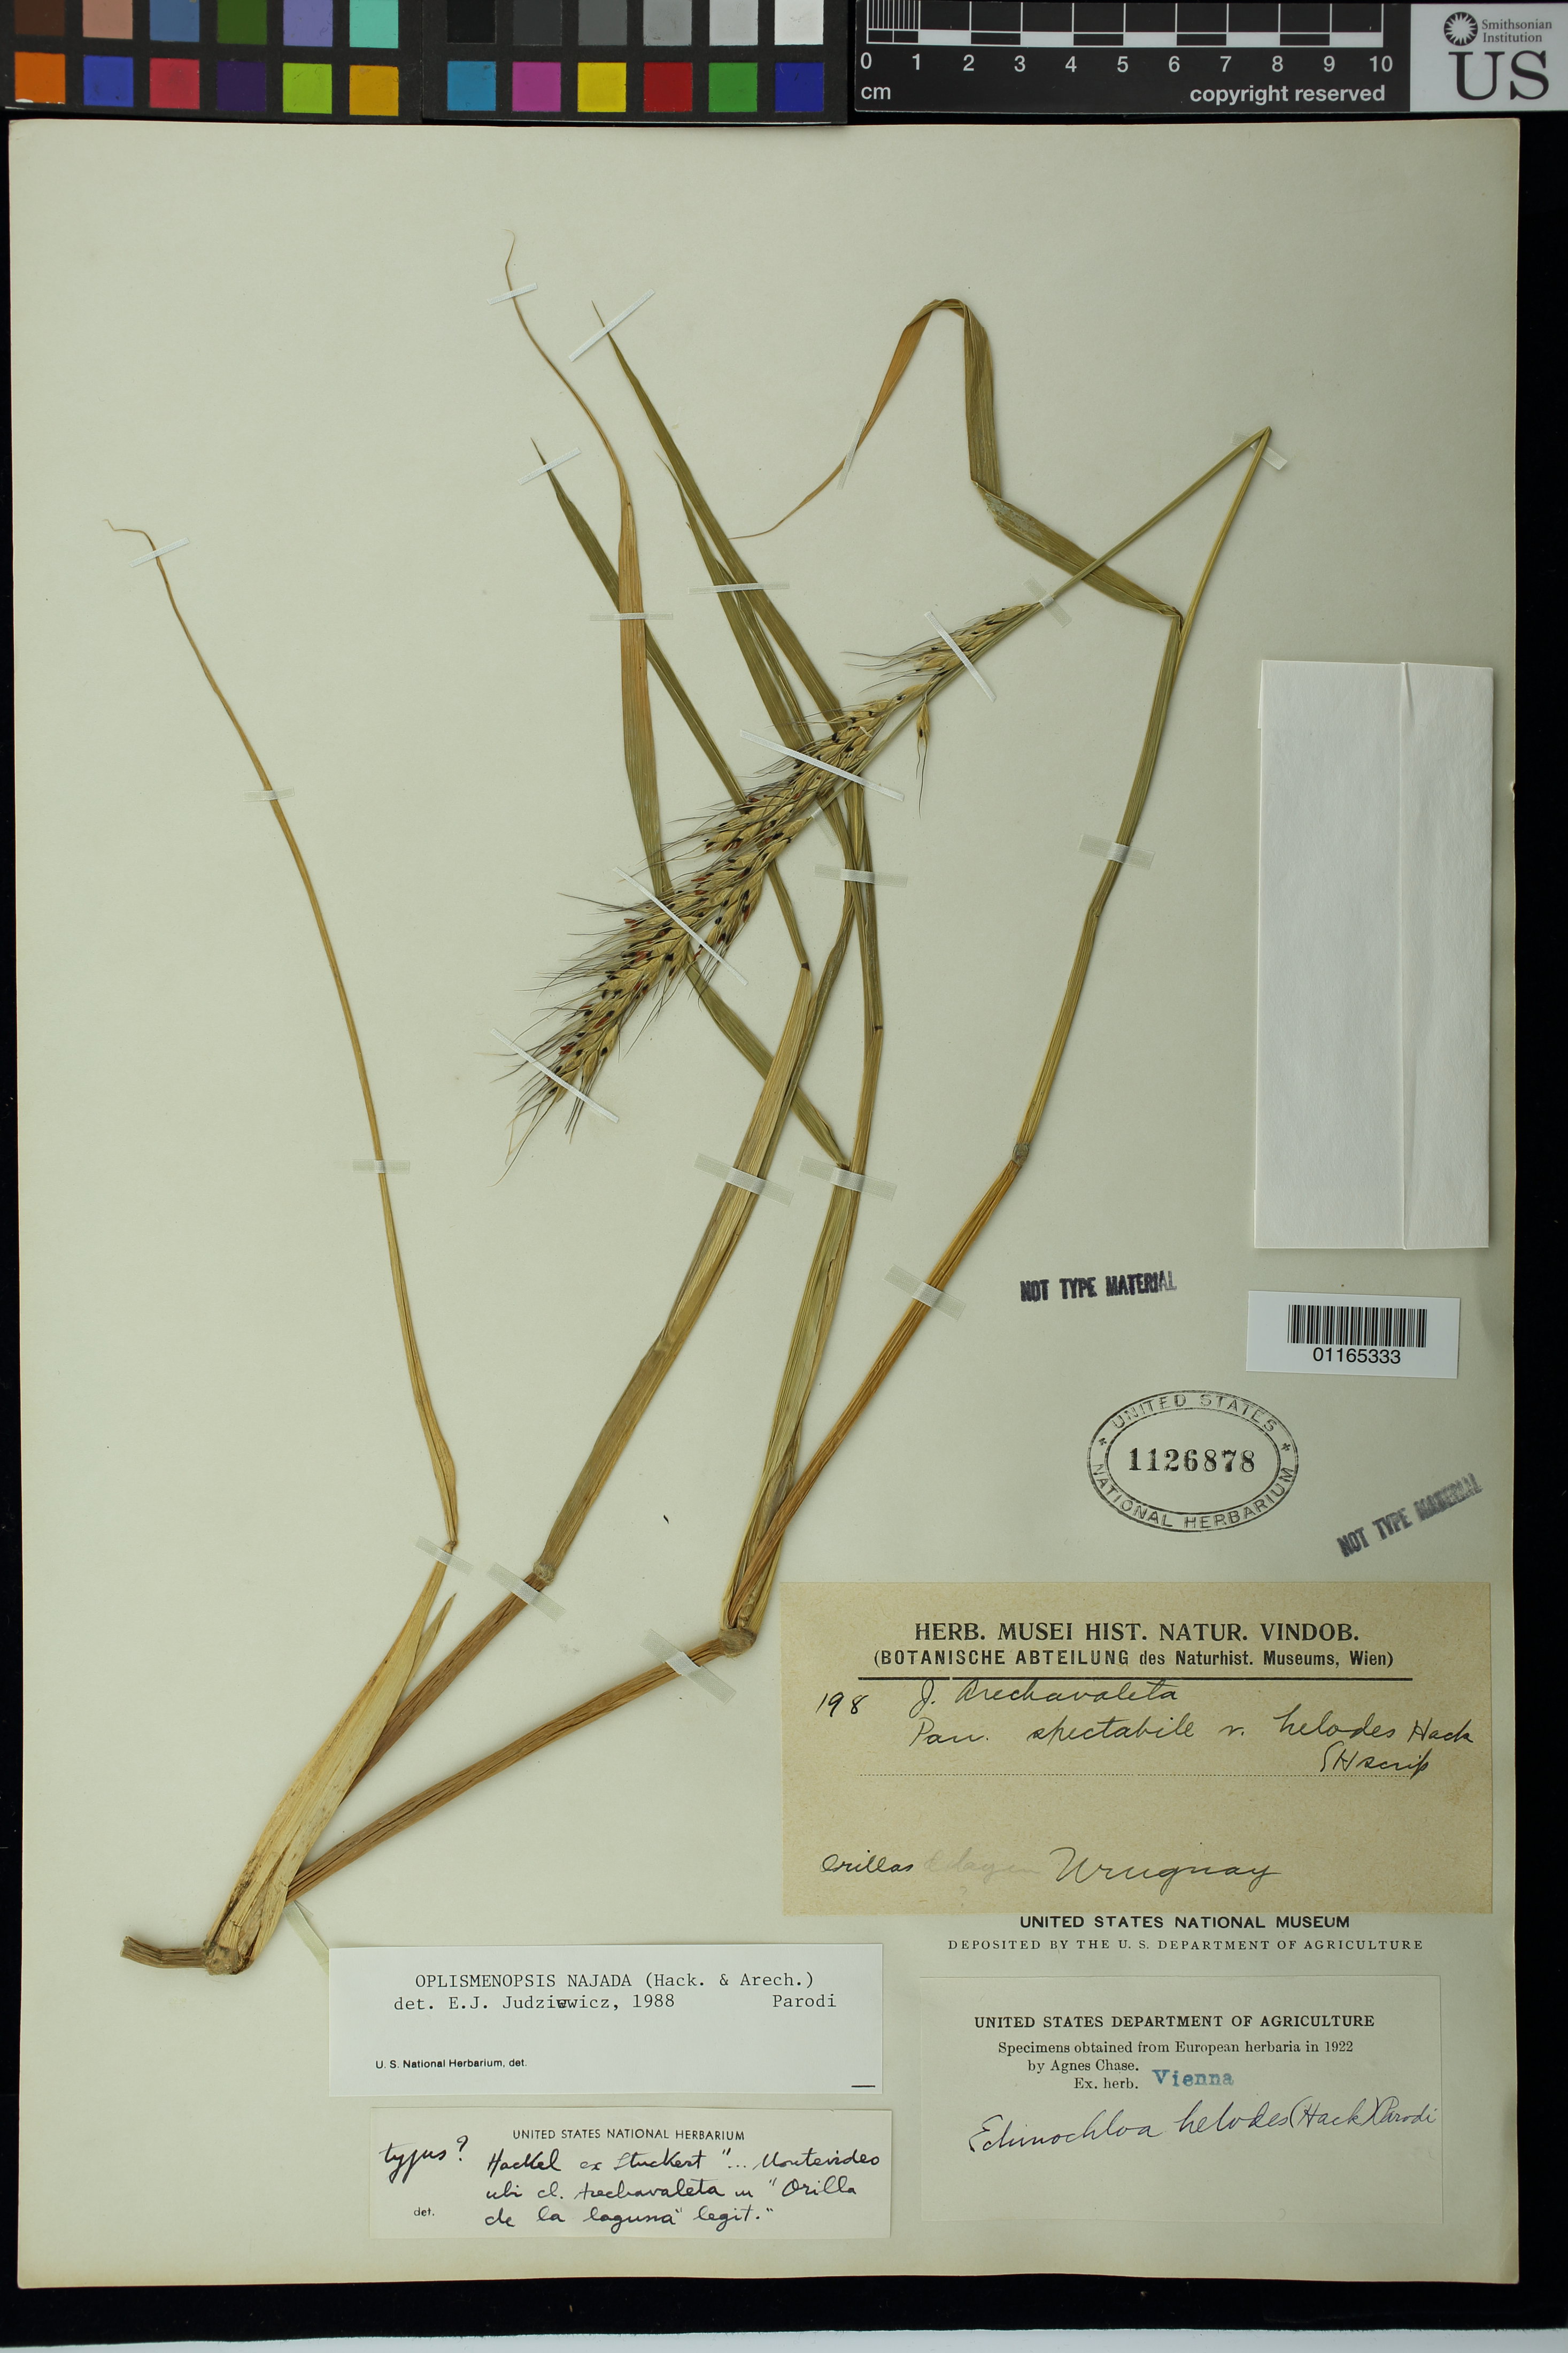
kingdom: Plantae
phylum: Tracheophyta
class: Liliopsida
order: Poales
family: Poaceae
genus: Panicum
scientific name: Panicum spectabile var. helodes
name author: Hack.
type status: Possible Type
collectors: J. Arechavaleta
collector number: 198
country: Uruguay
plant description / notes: Protologue, "Crescit etiam in viciniis urbis Montevideo, ubi cl. Arechavaleta in <<Orilla de la laguna>> legit.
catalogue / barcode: US 1126878